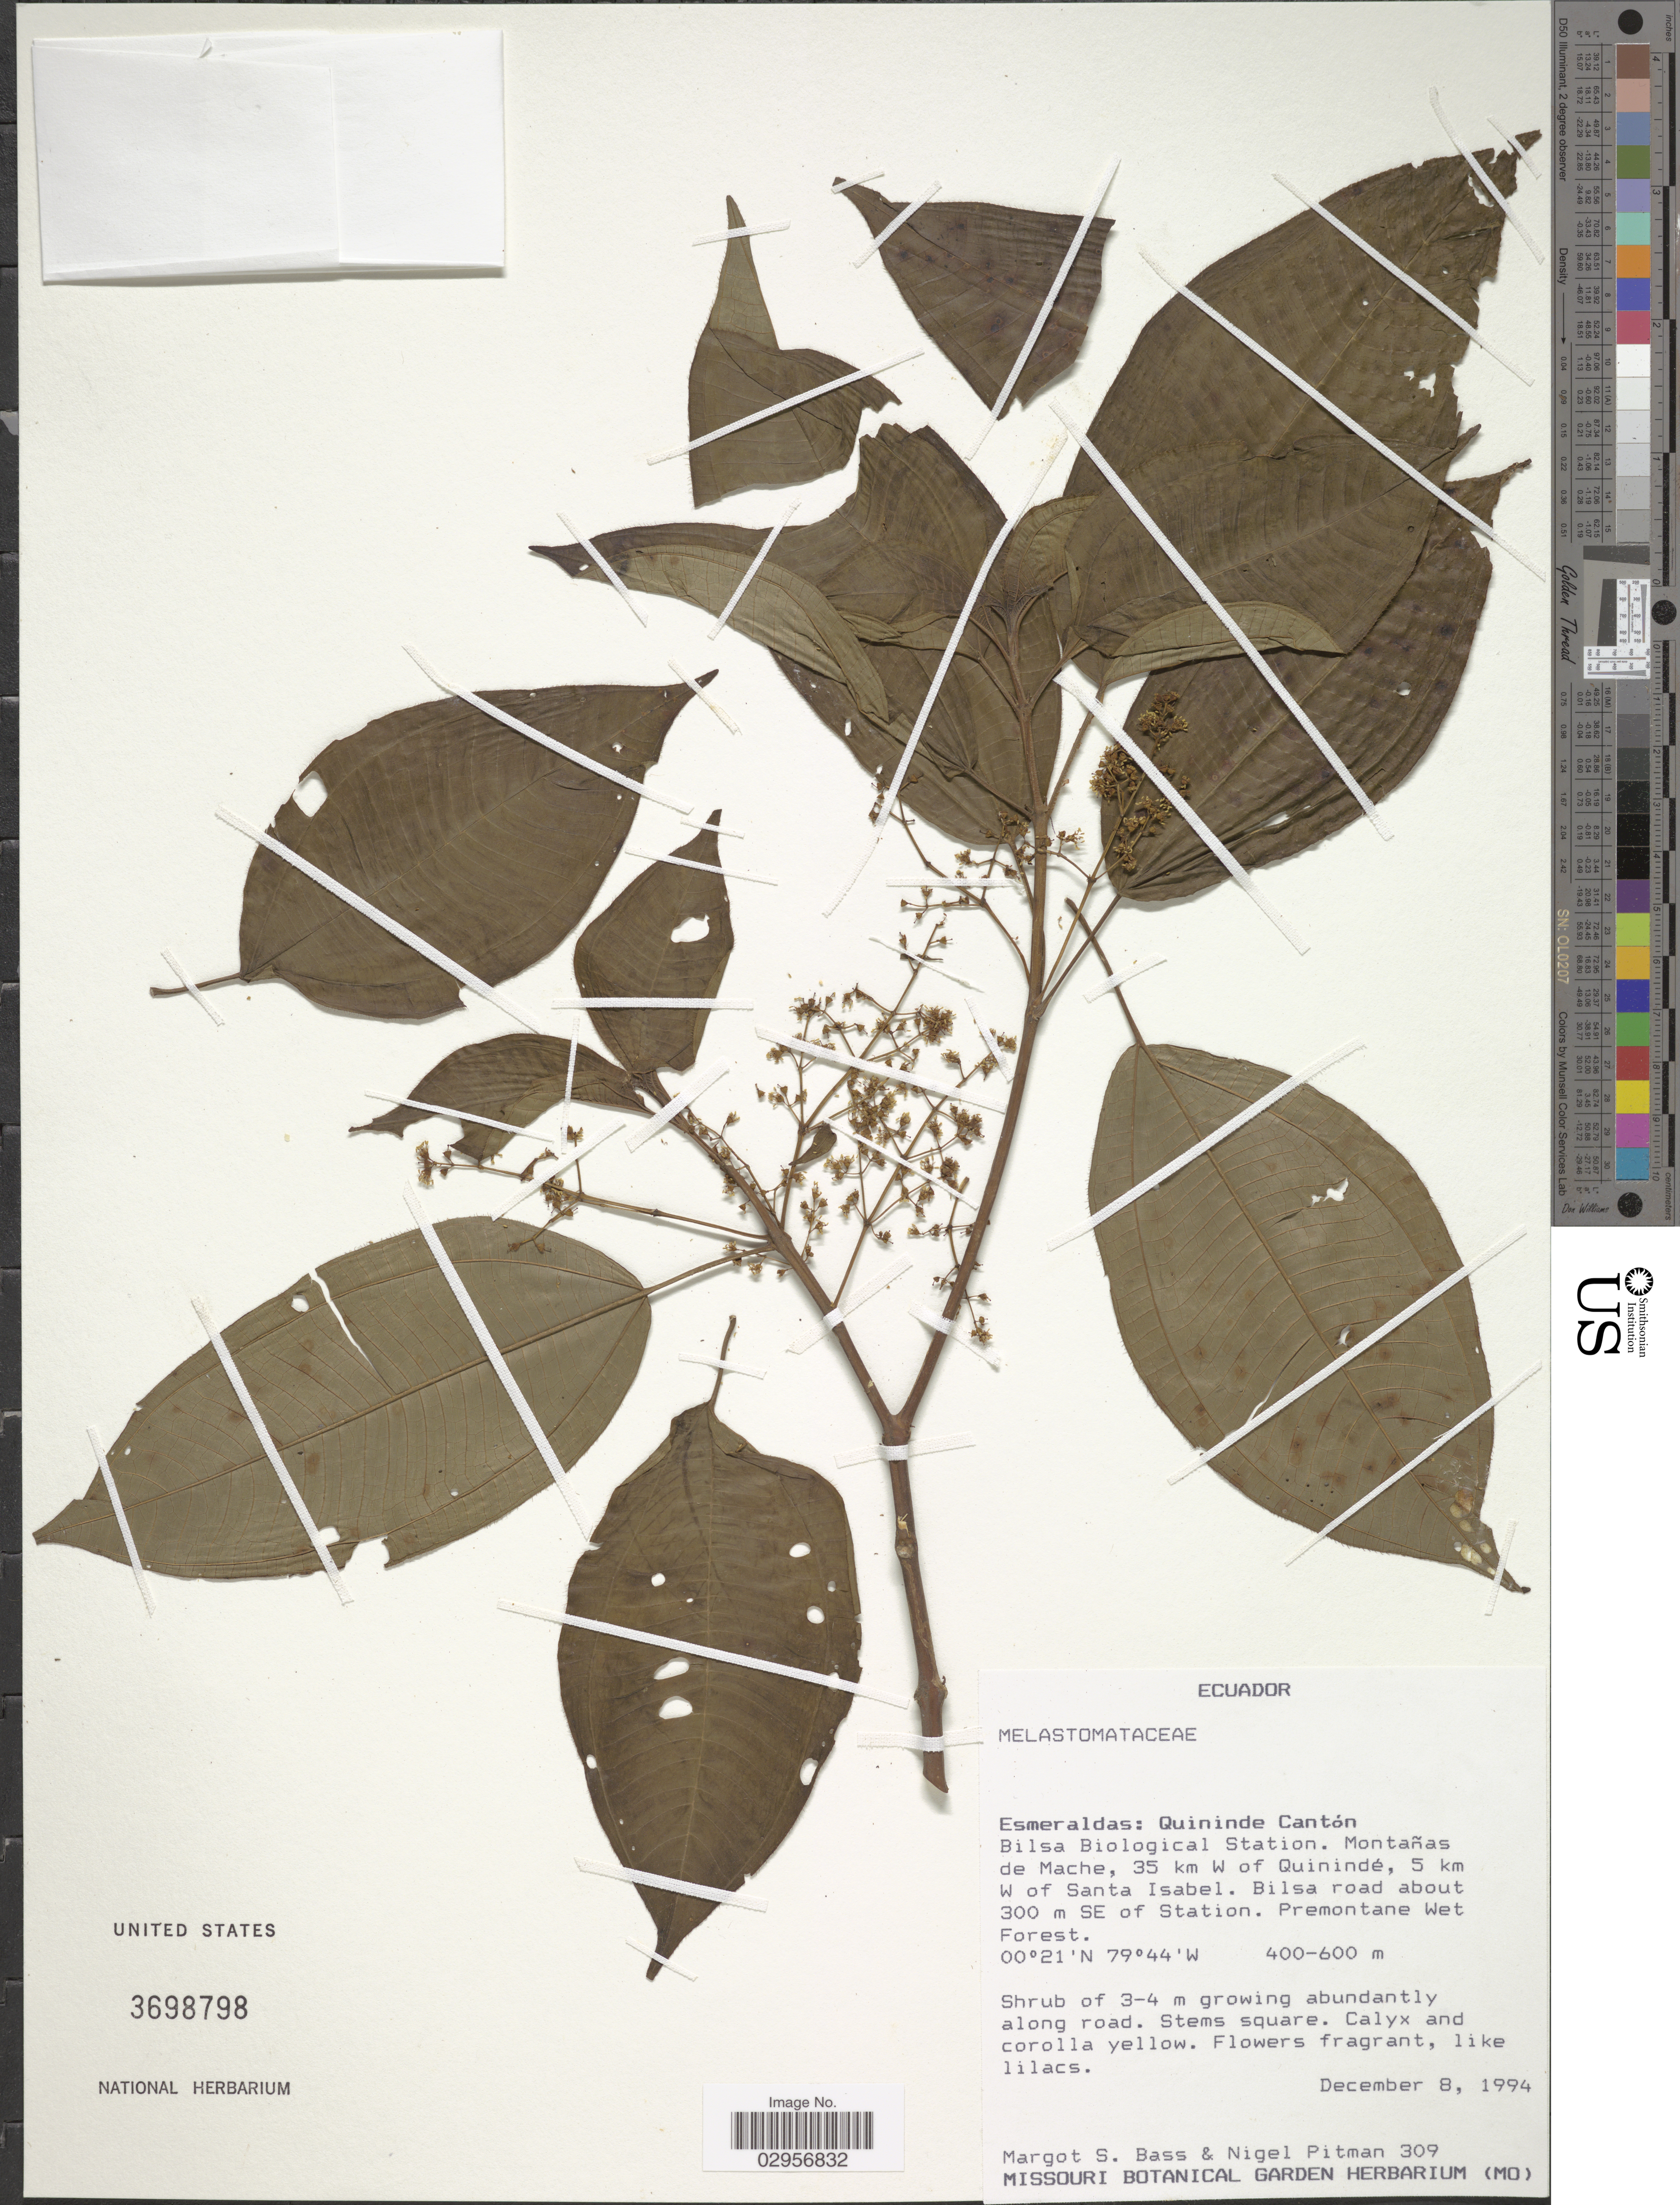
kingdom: Plantae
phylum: Tracheophyta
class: Magnoliopsida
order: Myrtales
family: Melastomataceae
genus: Miconia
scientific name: Miconia sp.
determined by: Michelangeli, F. A.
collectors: M. Bass & N. Pitman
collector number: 309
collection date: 1994-12-08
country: Ecuador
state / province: Esmeraldas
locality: Quininde Cantón. Bilsa Biological Station. Montañas de Mache, 35 km W of Quinindé, 5 km W of Santa Isabel. Bilsa road about 300 m SE of Station.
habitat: Premontane Wet Forest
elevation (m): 400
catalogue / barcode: US 3698798